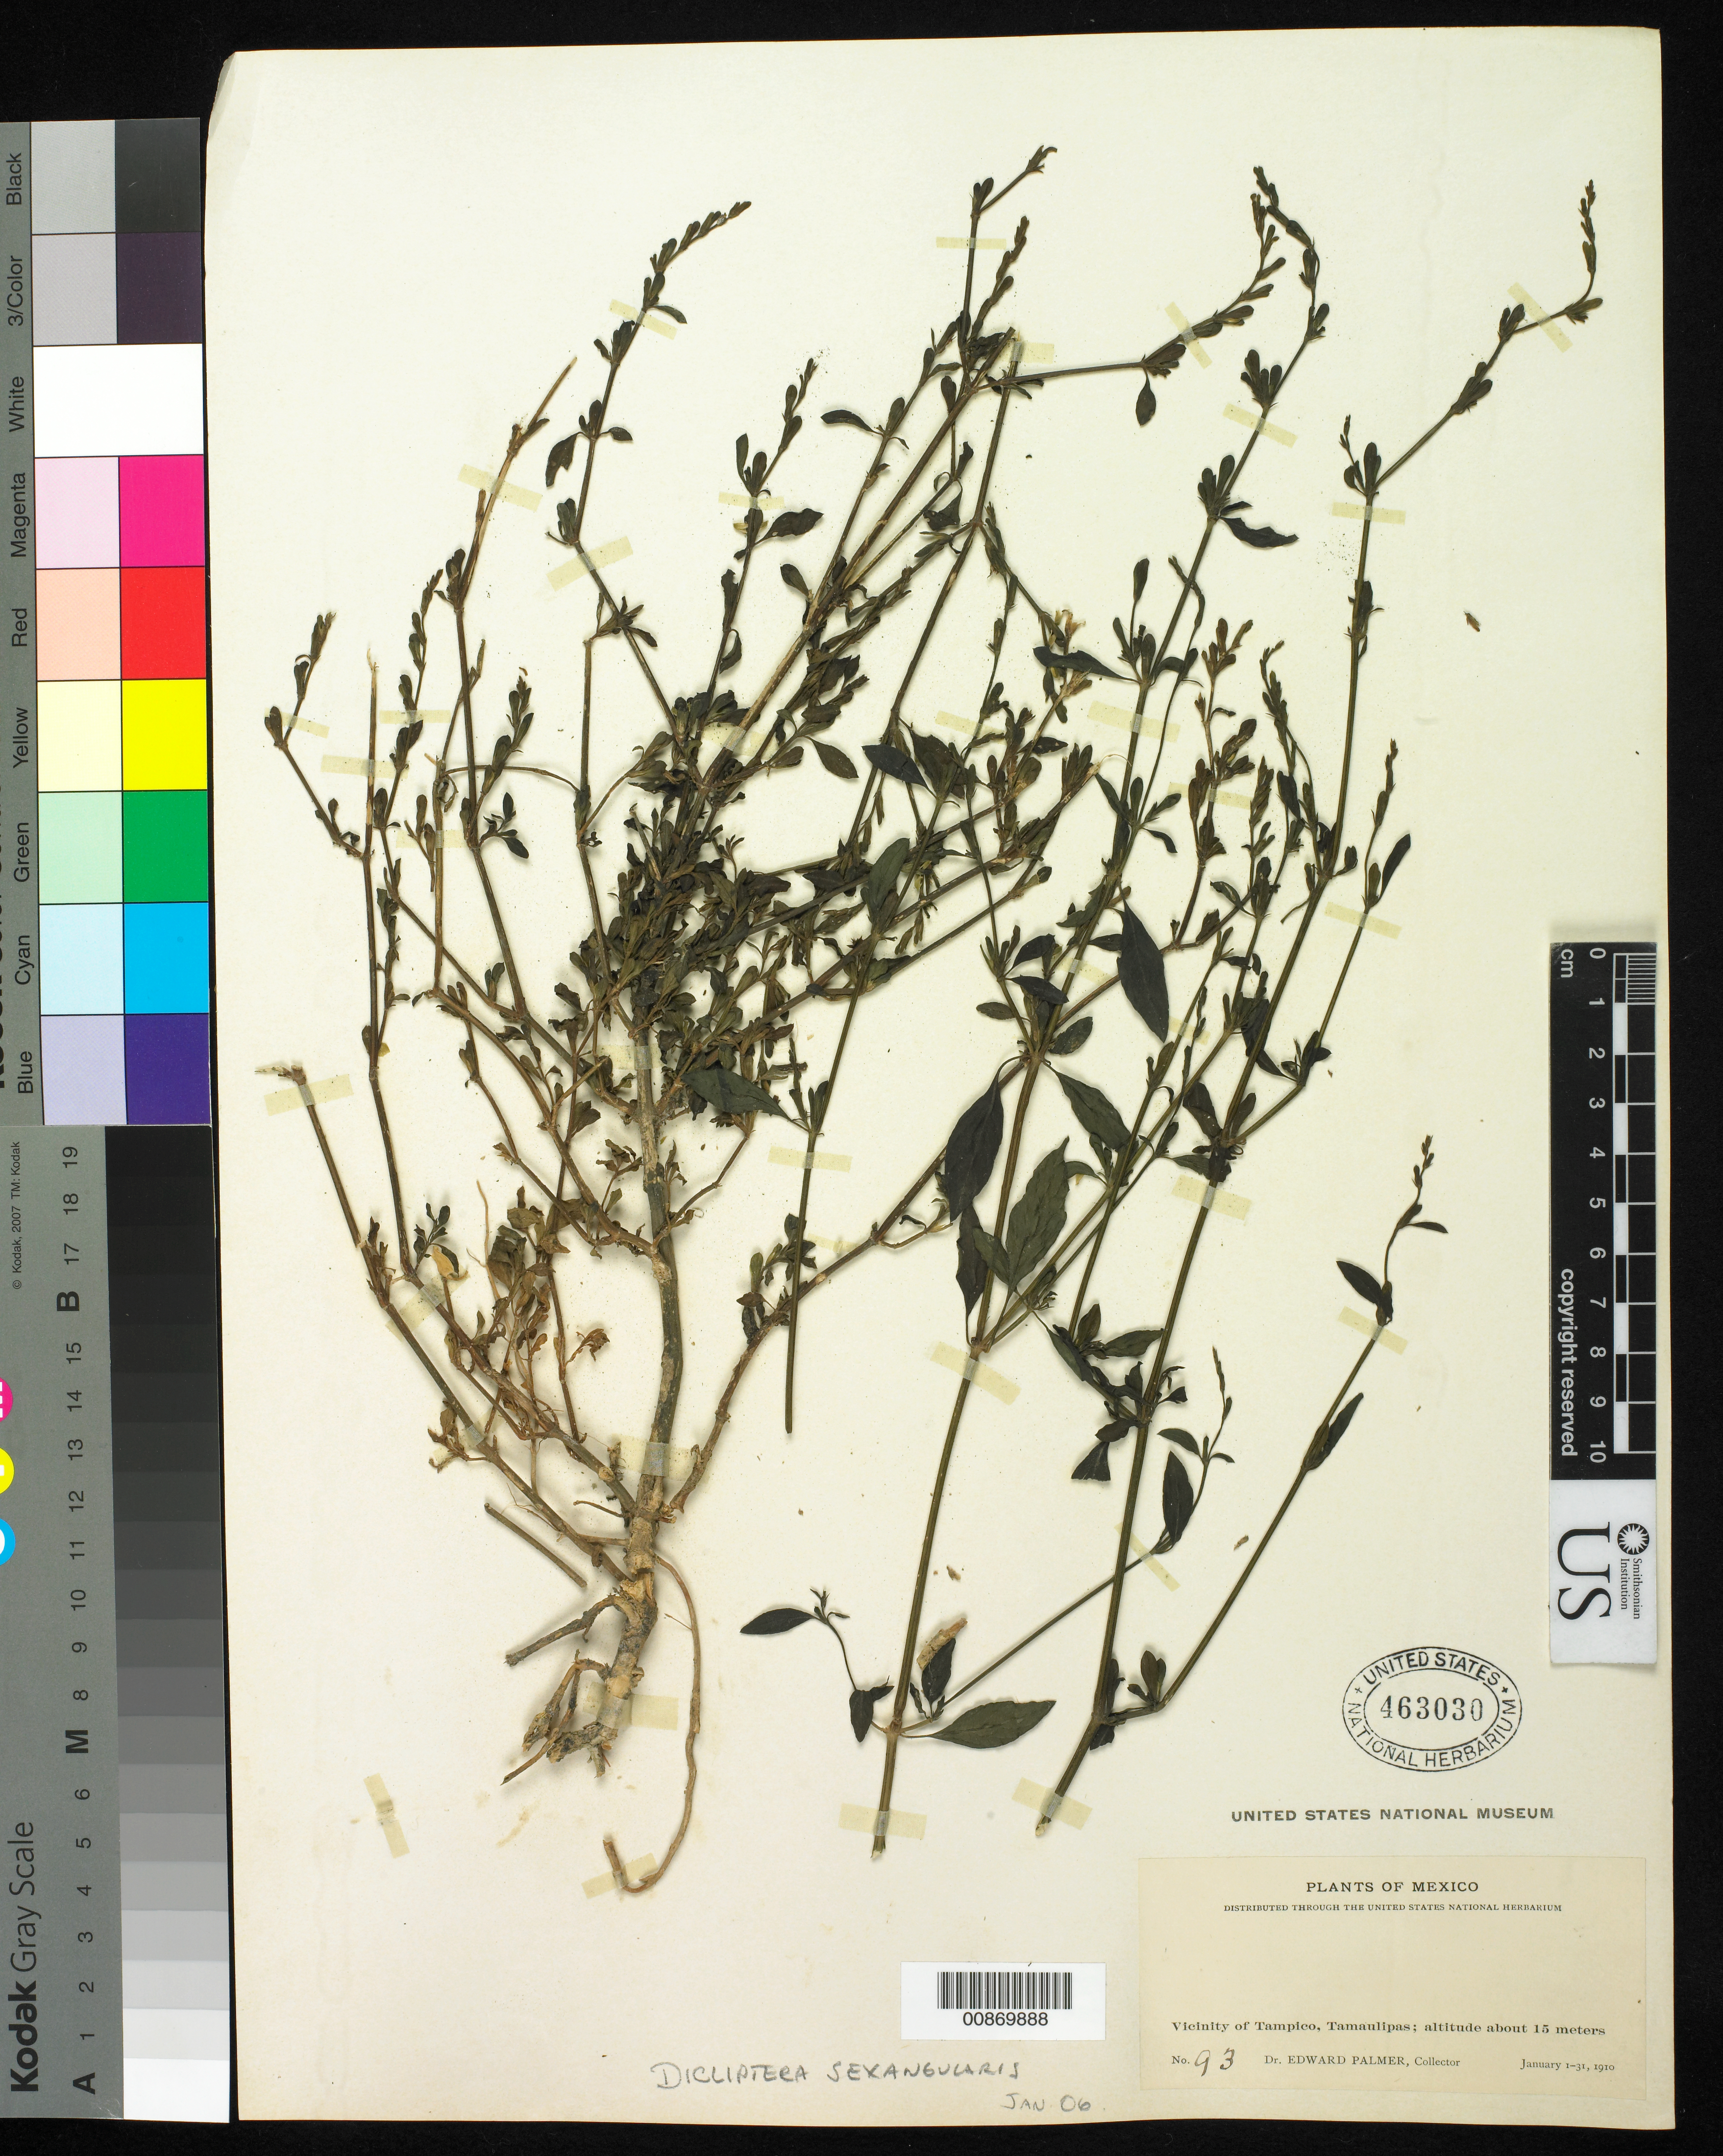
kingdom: Plantae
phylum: Tracheophyta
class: Magnoliopsida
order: Lamiales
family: Acanthaceae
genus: Dicliptera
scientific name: Dicliptera sexangularis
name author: (L.) Juss.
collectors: E. Palmer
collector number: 93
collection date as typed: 01 Jan 1910 to 31 Jan 1910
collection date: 1910-01-01/1910-01-31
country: Mexico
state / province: Tamaulipas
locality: Vicinity of Tampico, Tamaulipas.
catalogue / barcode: US 463030